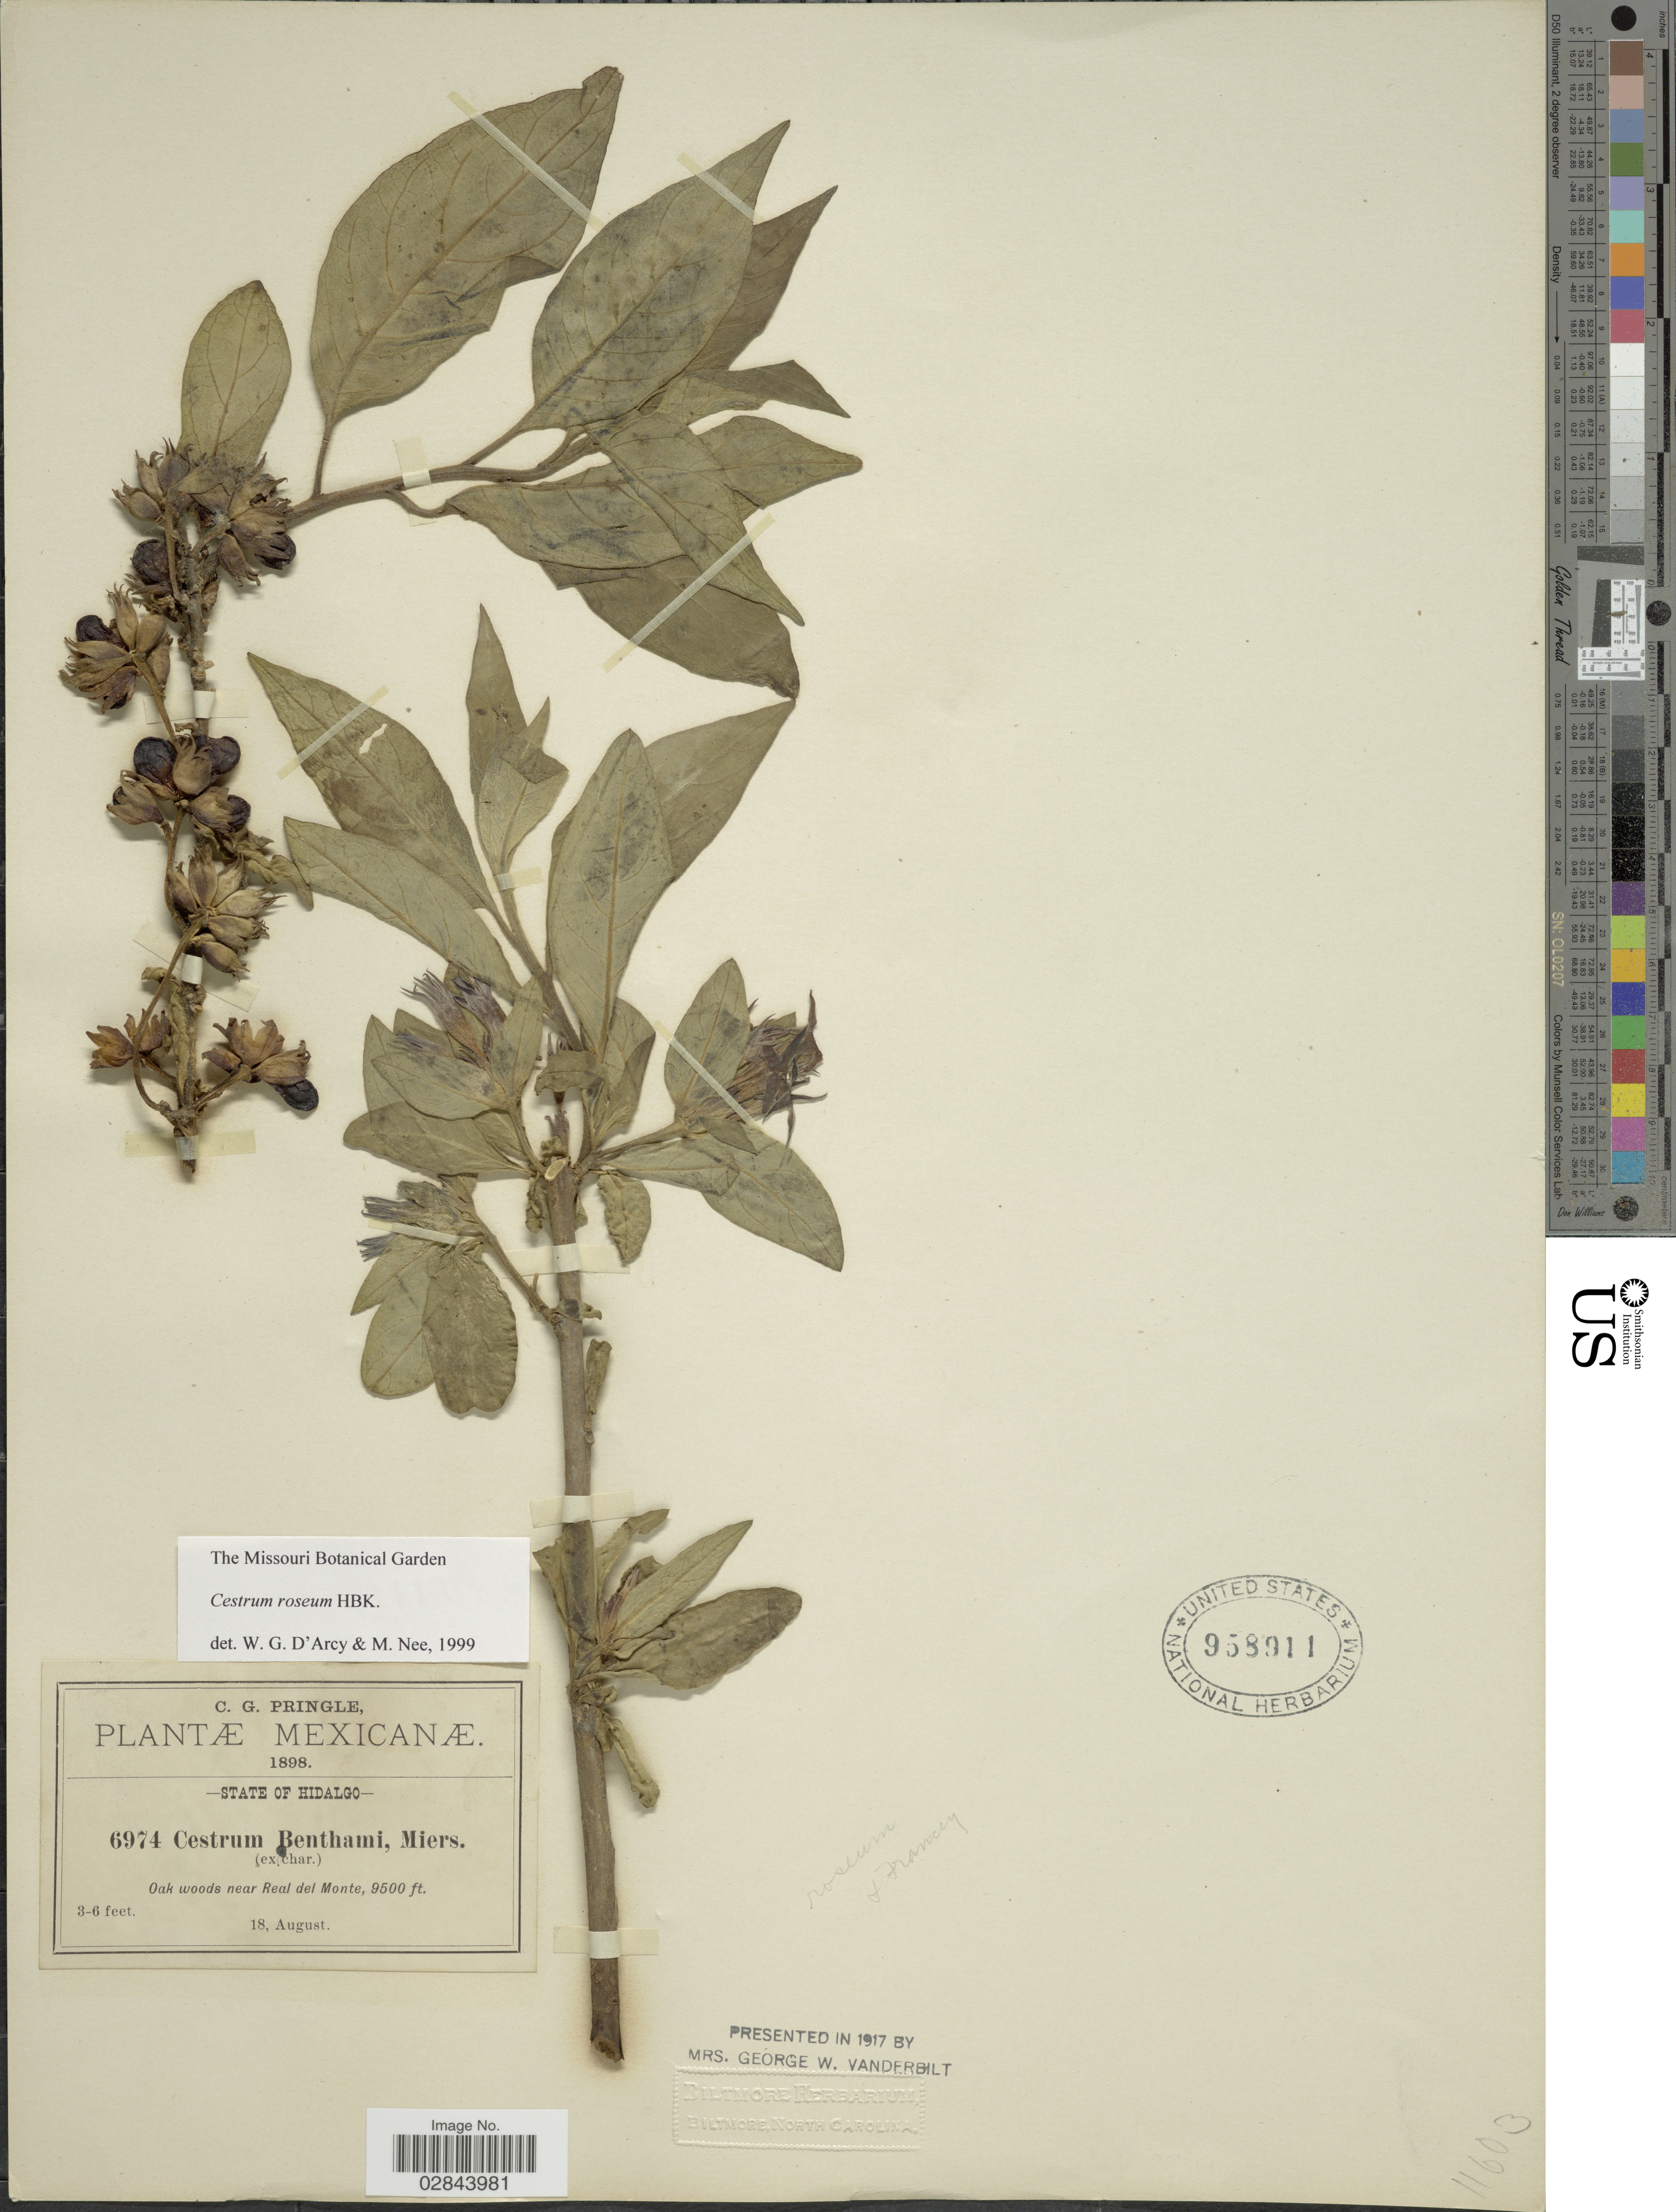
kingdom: Plantae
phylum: Tracheophyta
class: Magnoliopsida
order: Solanales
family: Solanaceae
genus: Cestrum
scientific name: Cestrum roseum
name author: Kunth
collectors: C. G. Pringle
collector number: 6974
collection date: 1898-08-18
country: Mexico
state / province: Hidalgo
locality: Oak woods near Real del Monte.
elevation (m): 2896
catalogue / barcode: US 958911